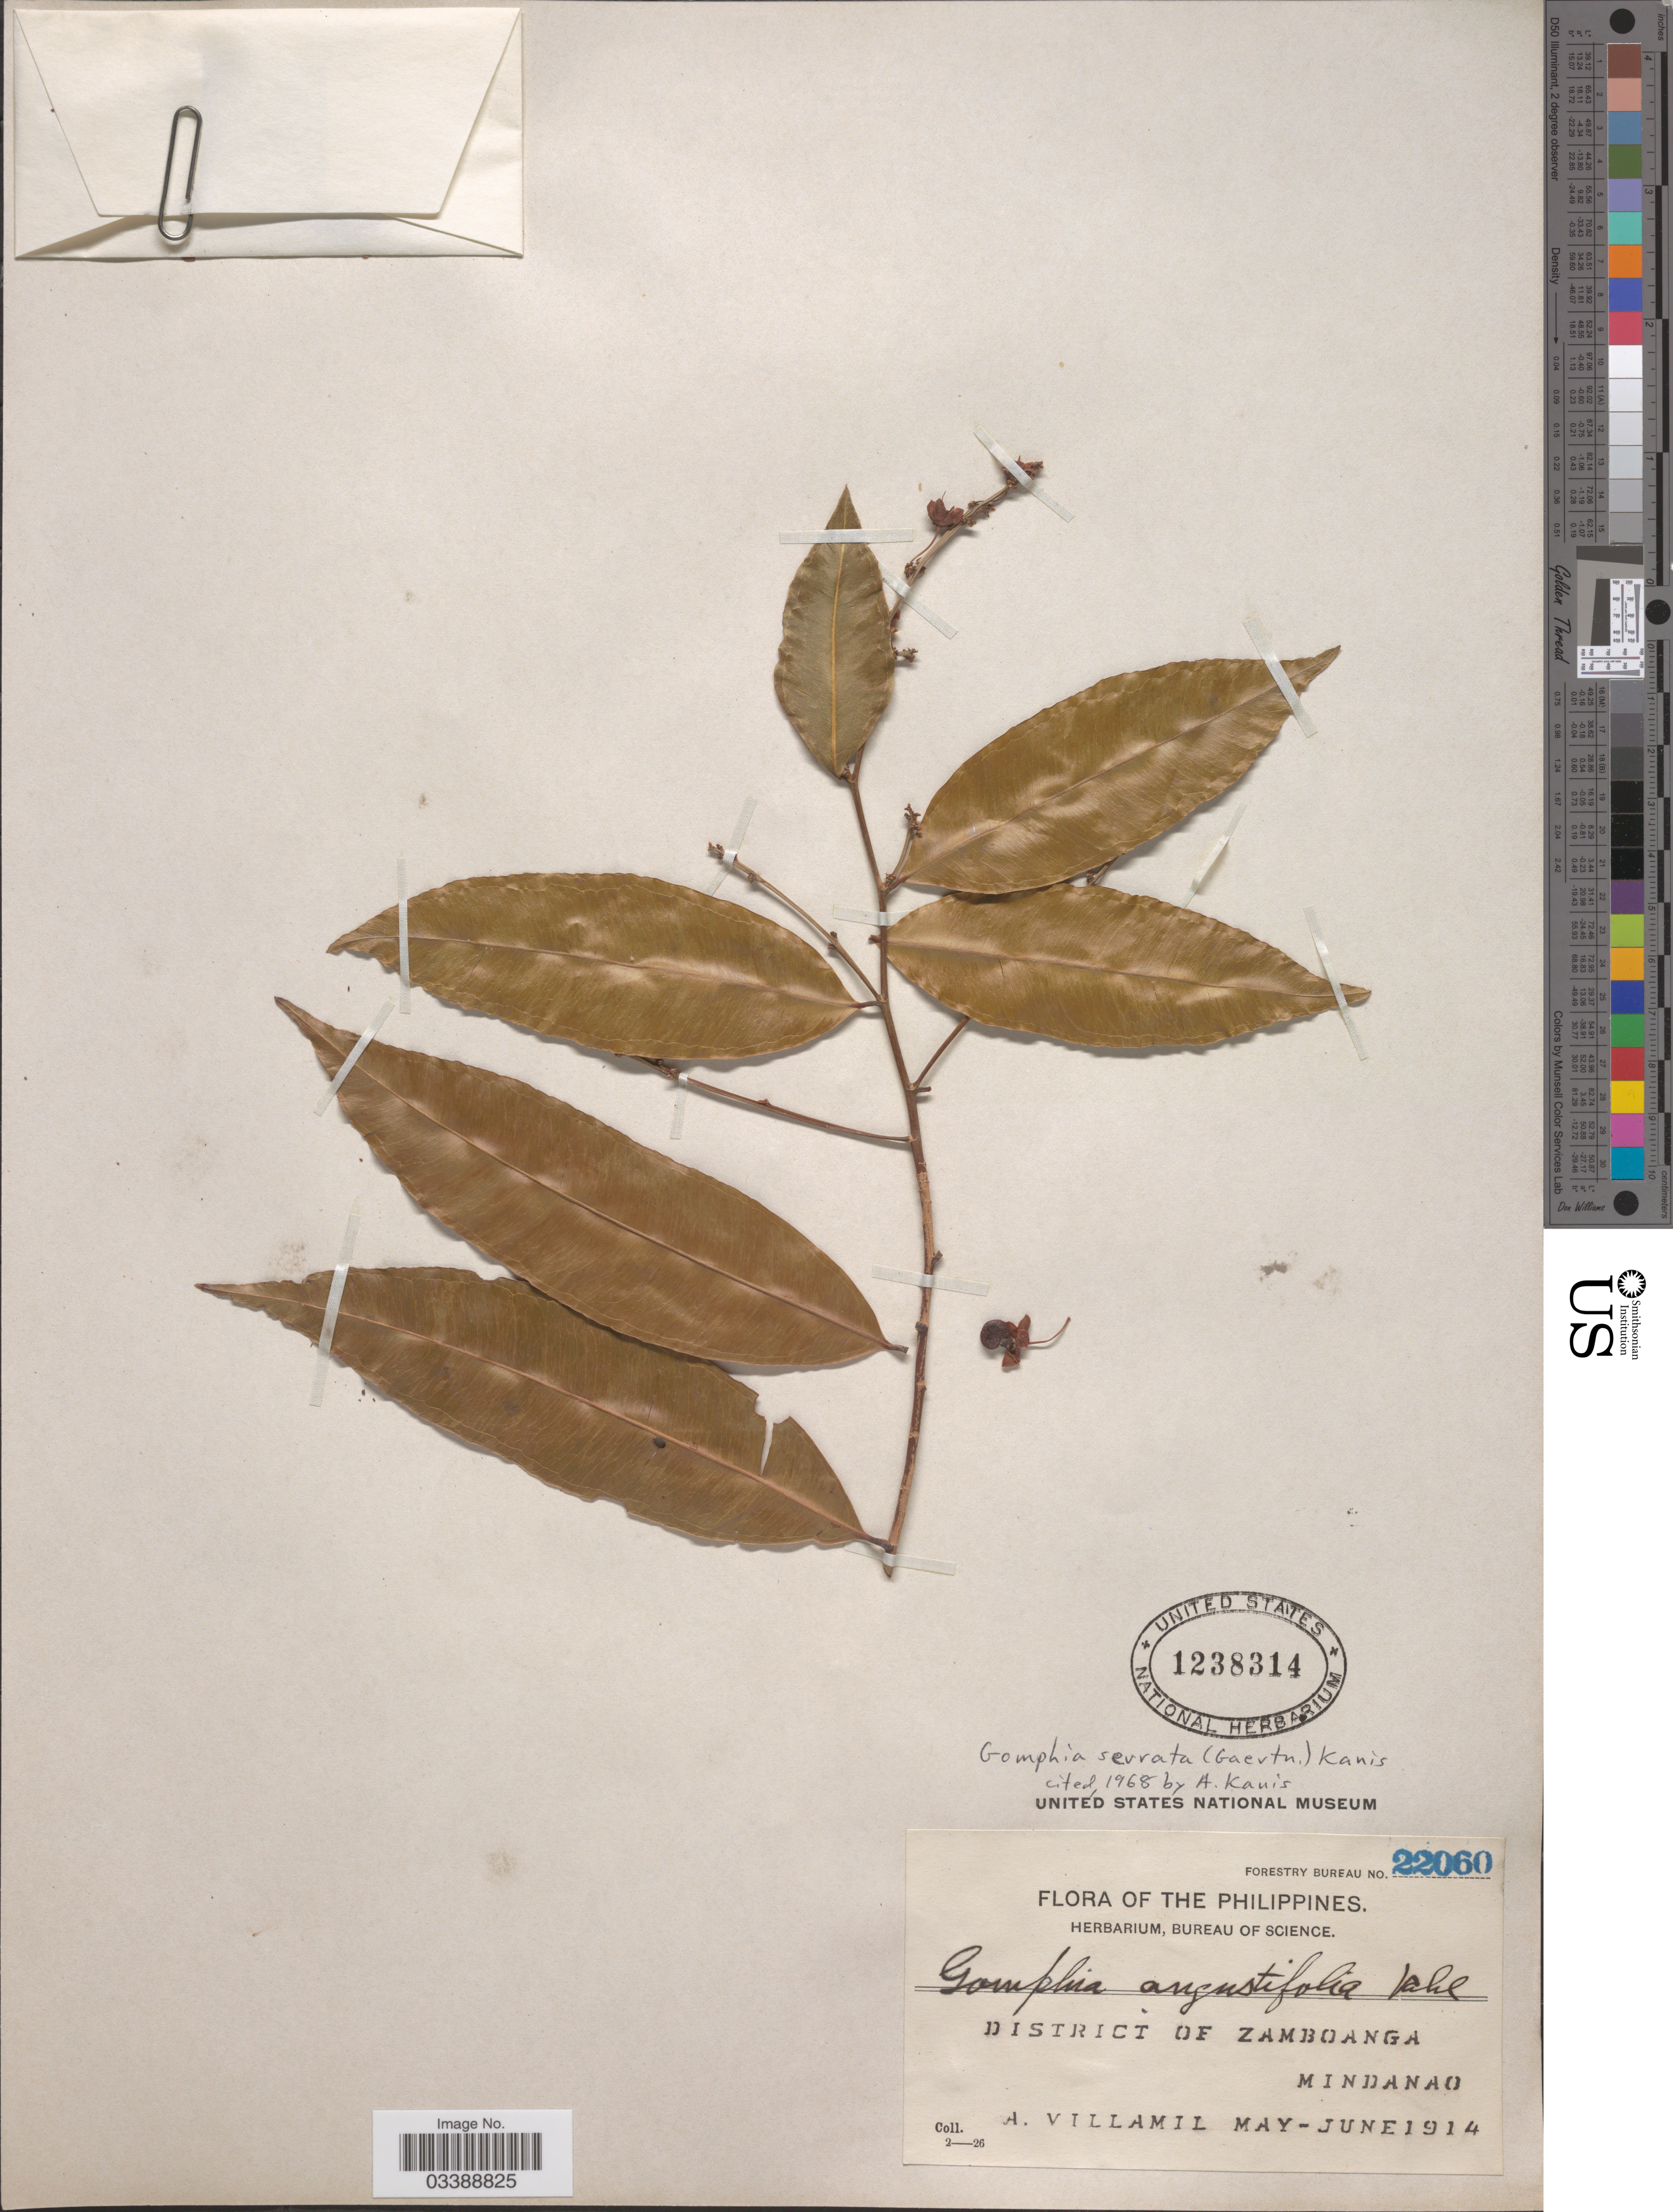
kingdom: Plantae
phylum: Tracheophyta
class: Magnoliopsida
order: Malpighiales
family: Ochnaceae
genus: Campylospermum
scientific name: Campylospermum serratum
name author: (Gaertn.) Bittrich & M.C.E. Amaral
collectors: A. Villamil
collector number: Forestry Bureau 22060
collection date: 1914-05/1914-06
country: Philippines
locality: District of Zamboanga. Mindanao.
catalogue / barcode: US 1238314